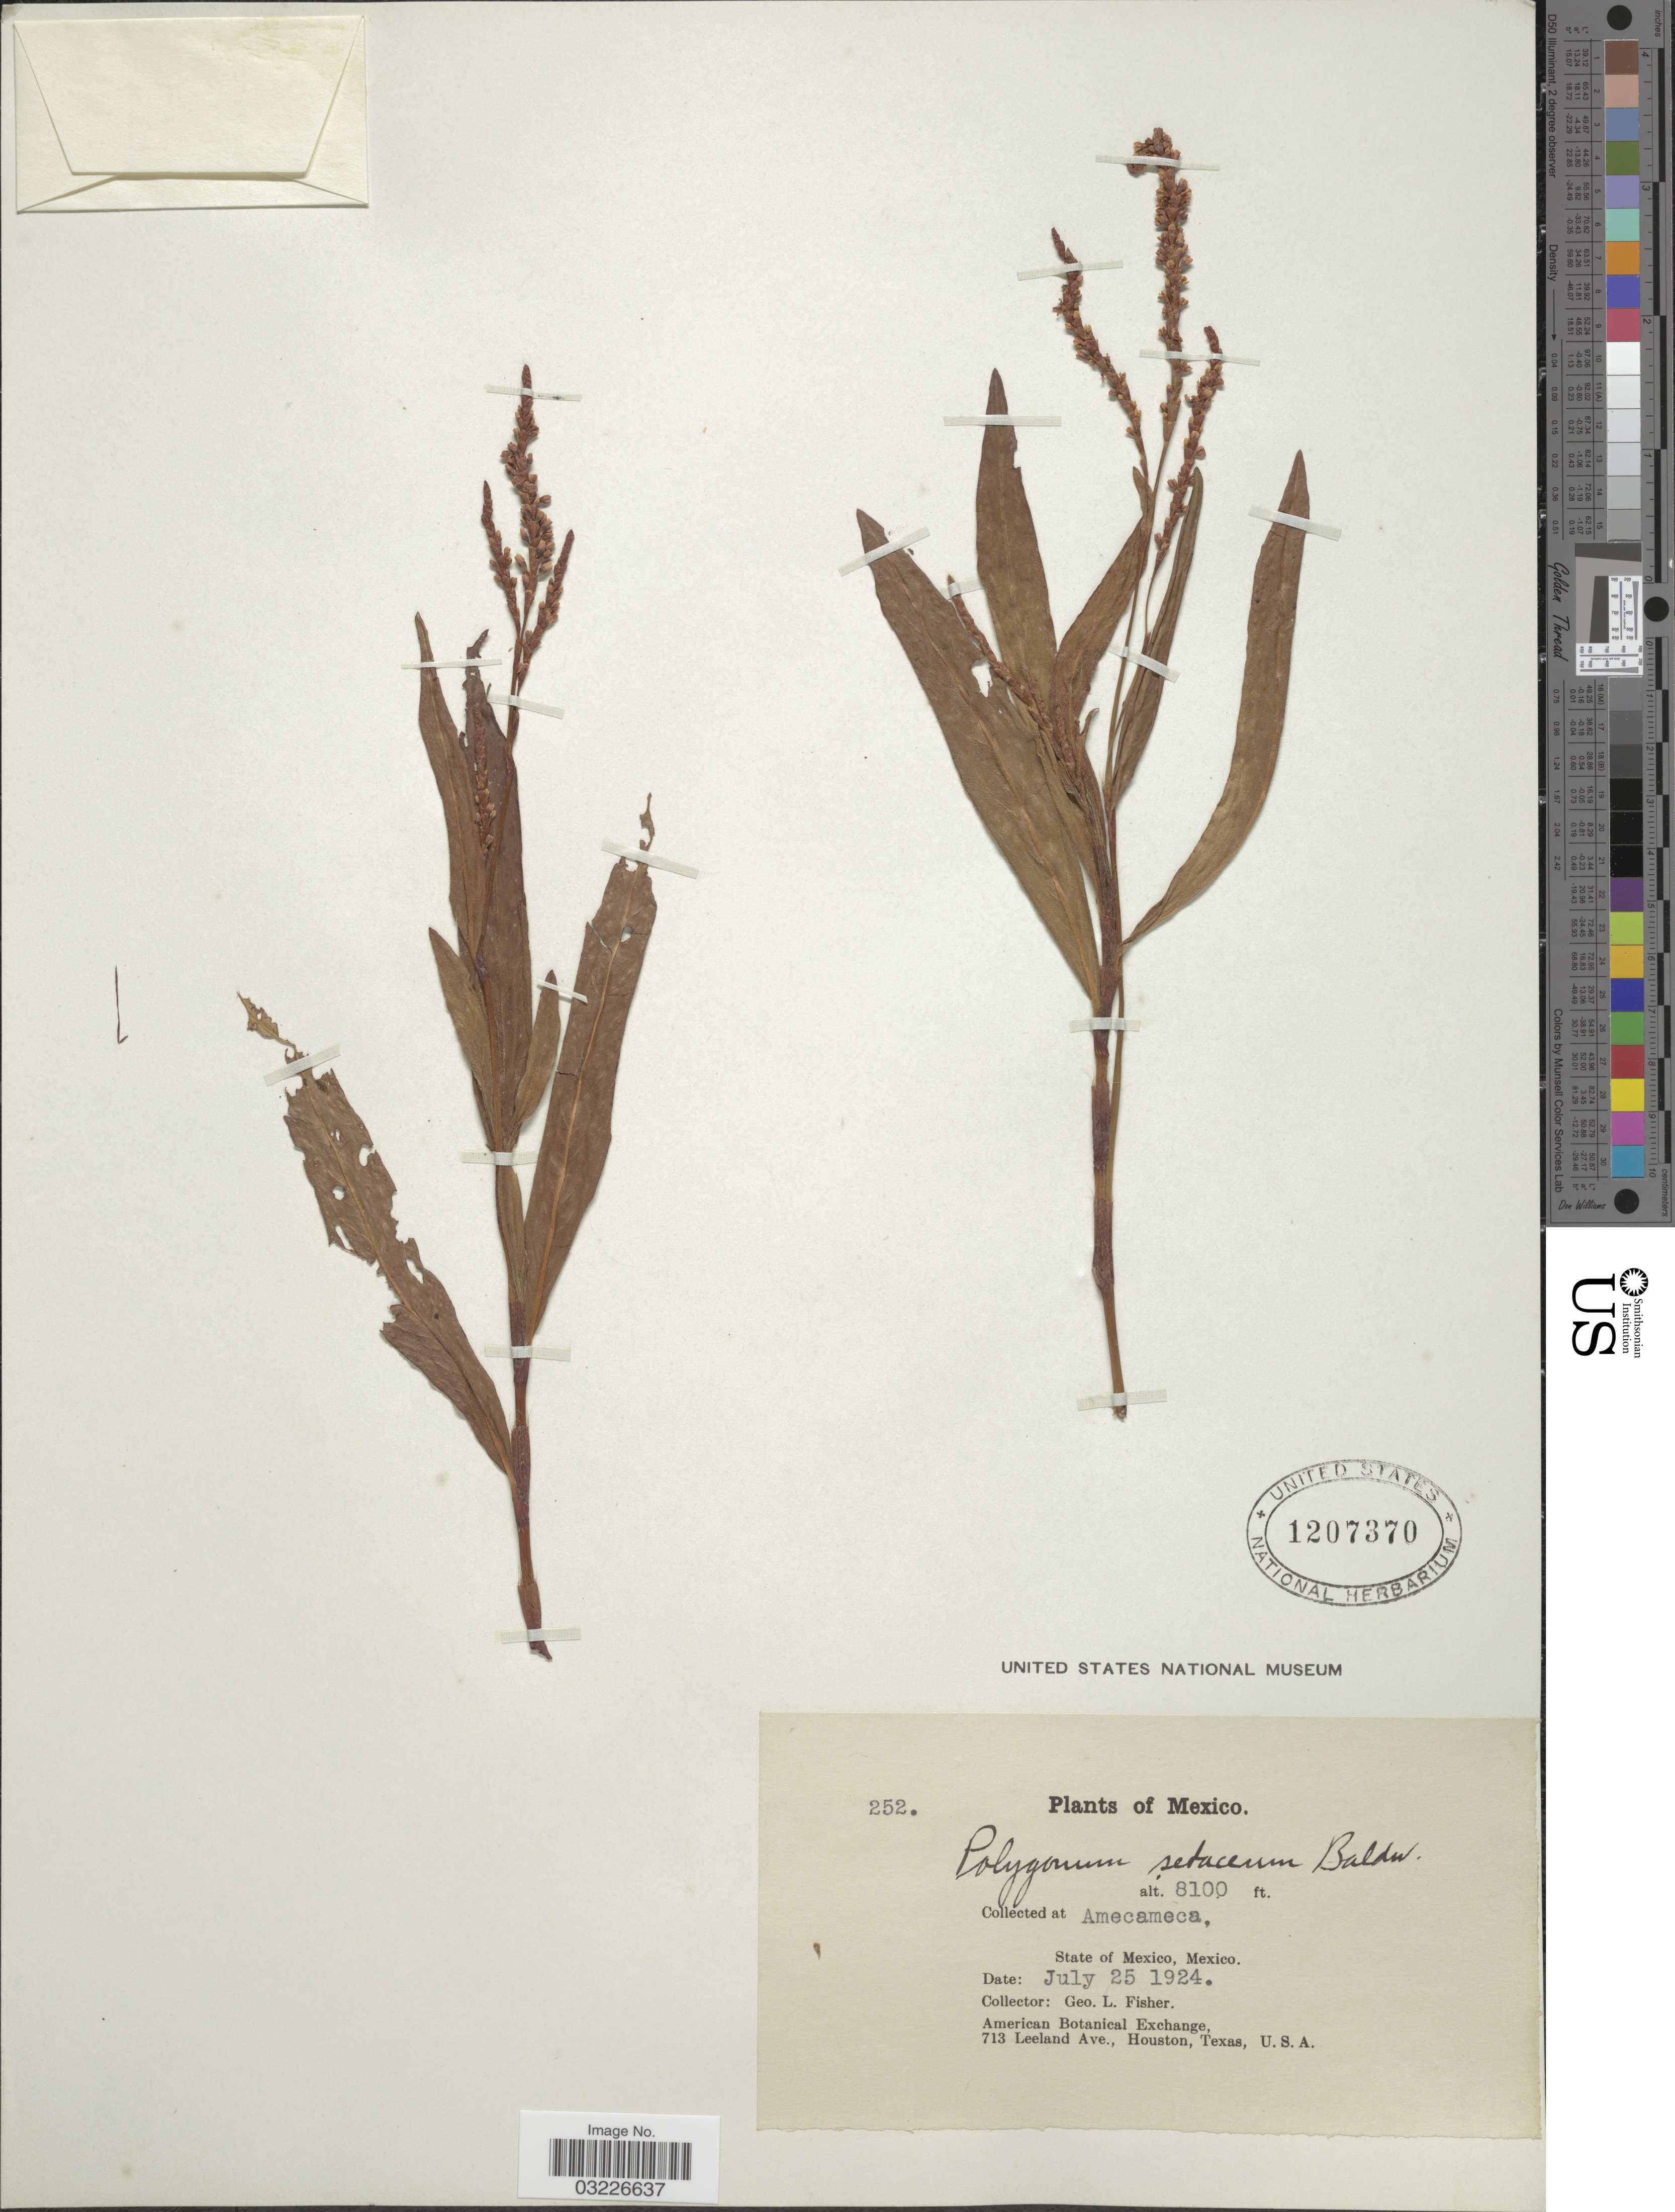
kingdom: Plantae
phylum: Tracheophyta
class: Magnoliopsida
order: Caryophyllales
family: Polygonaceae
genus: Polygonum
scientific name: Polygonum setaceum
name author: Baldwin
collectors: G. L. Fisher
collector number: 252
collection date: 1924-07-25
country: Mexico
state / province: México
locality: At Amecameca.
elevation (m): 2469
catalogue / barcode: US 1207370